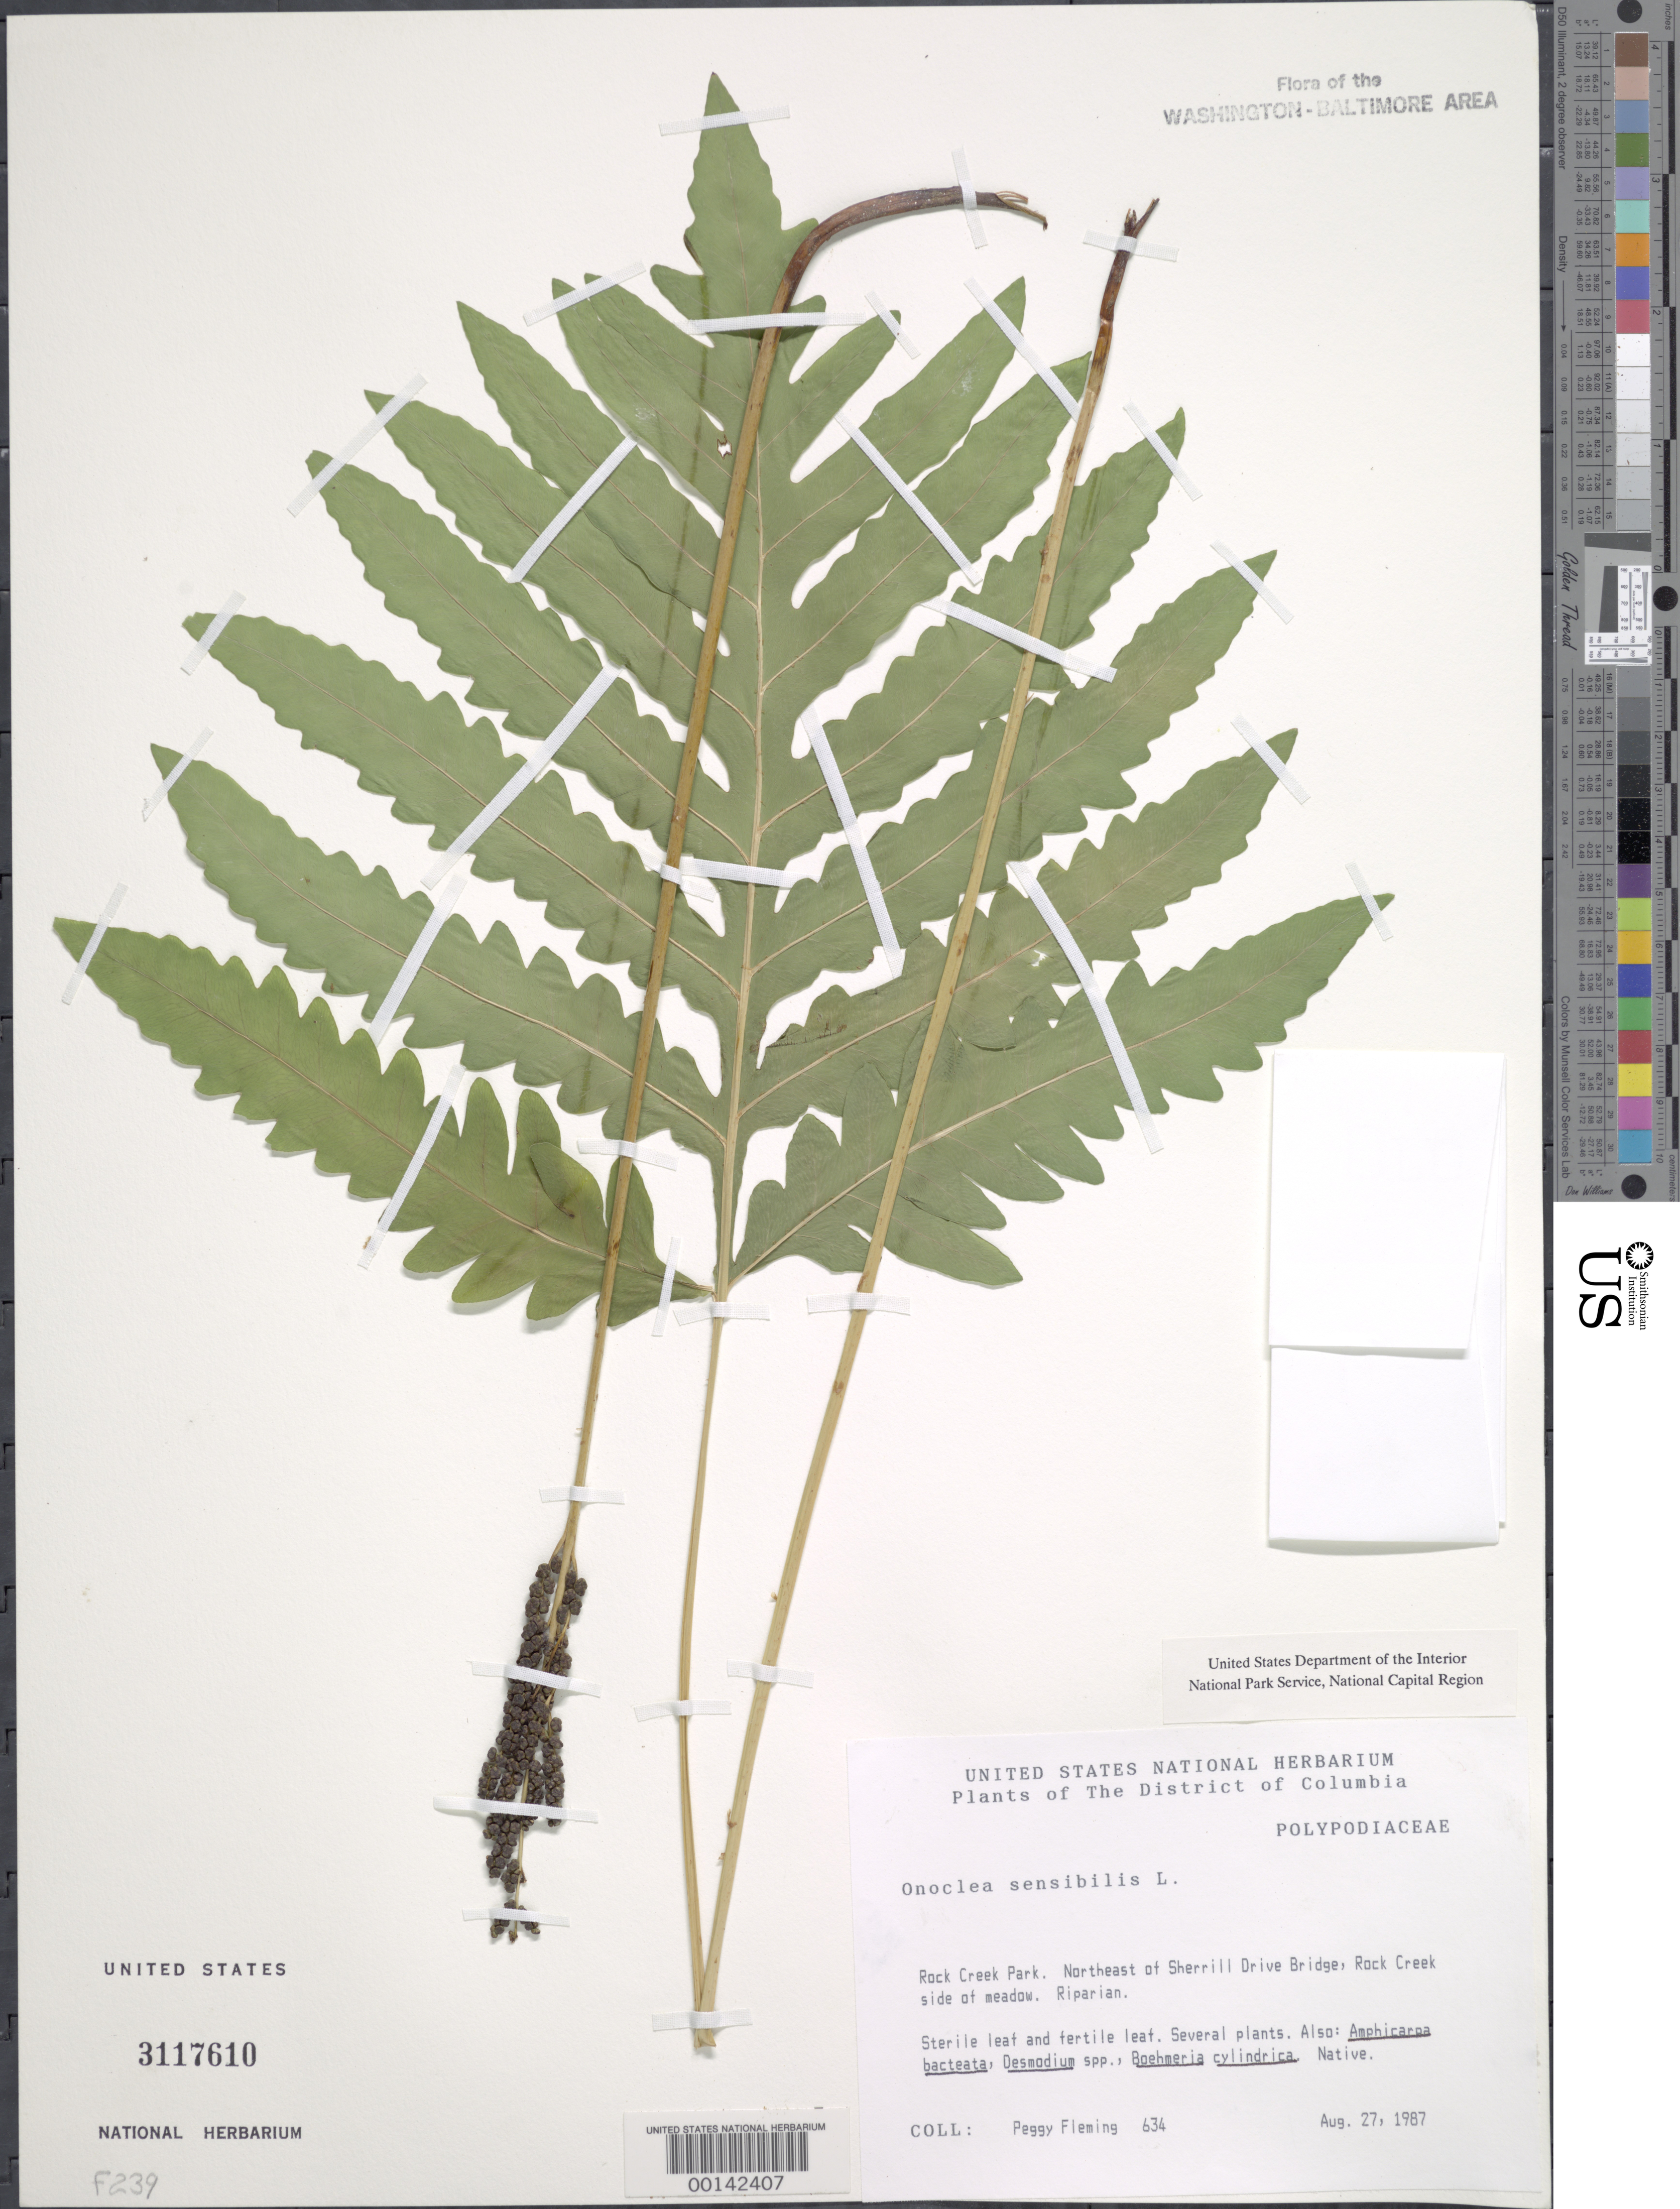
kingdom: Plantae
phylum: Tracheophyta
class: Polypodiopsida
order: Polypodiales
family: Onocleaceae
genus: Onoclea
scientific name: Onoclea sensibilis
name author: L.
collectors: P. Fleming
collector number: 634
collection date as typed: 27 Aug 1987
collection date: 1987-08-27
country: United States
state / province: District of Columbia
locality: Rock Creek Park. Northeast of Sherrill Drive Bridge, Rock Creek Rock Creek Park and vicinity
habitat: Riparian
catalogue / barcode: US 3117610